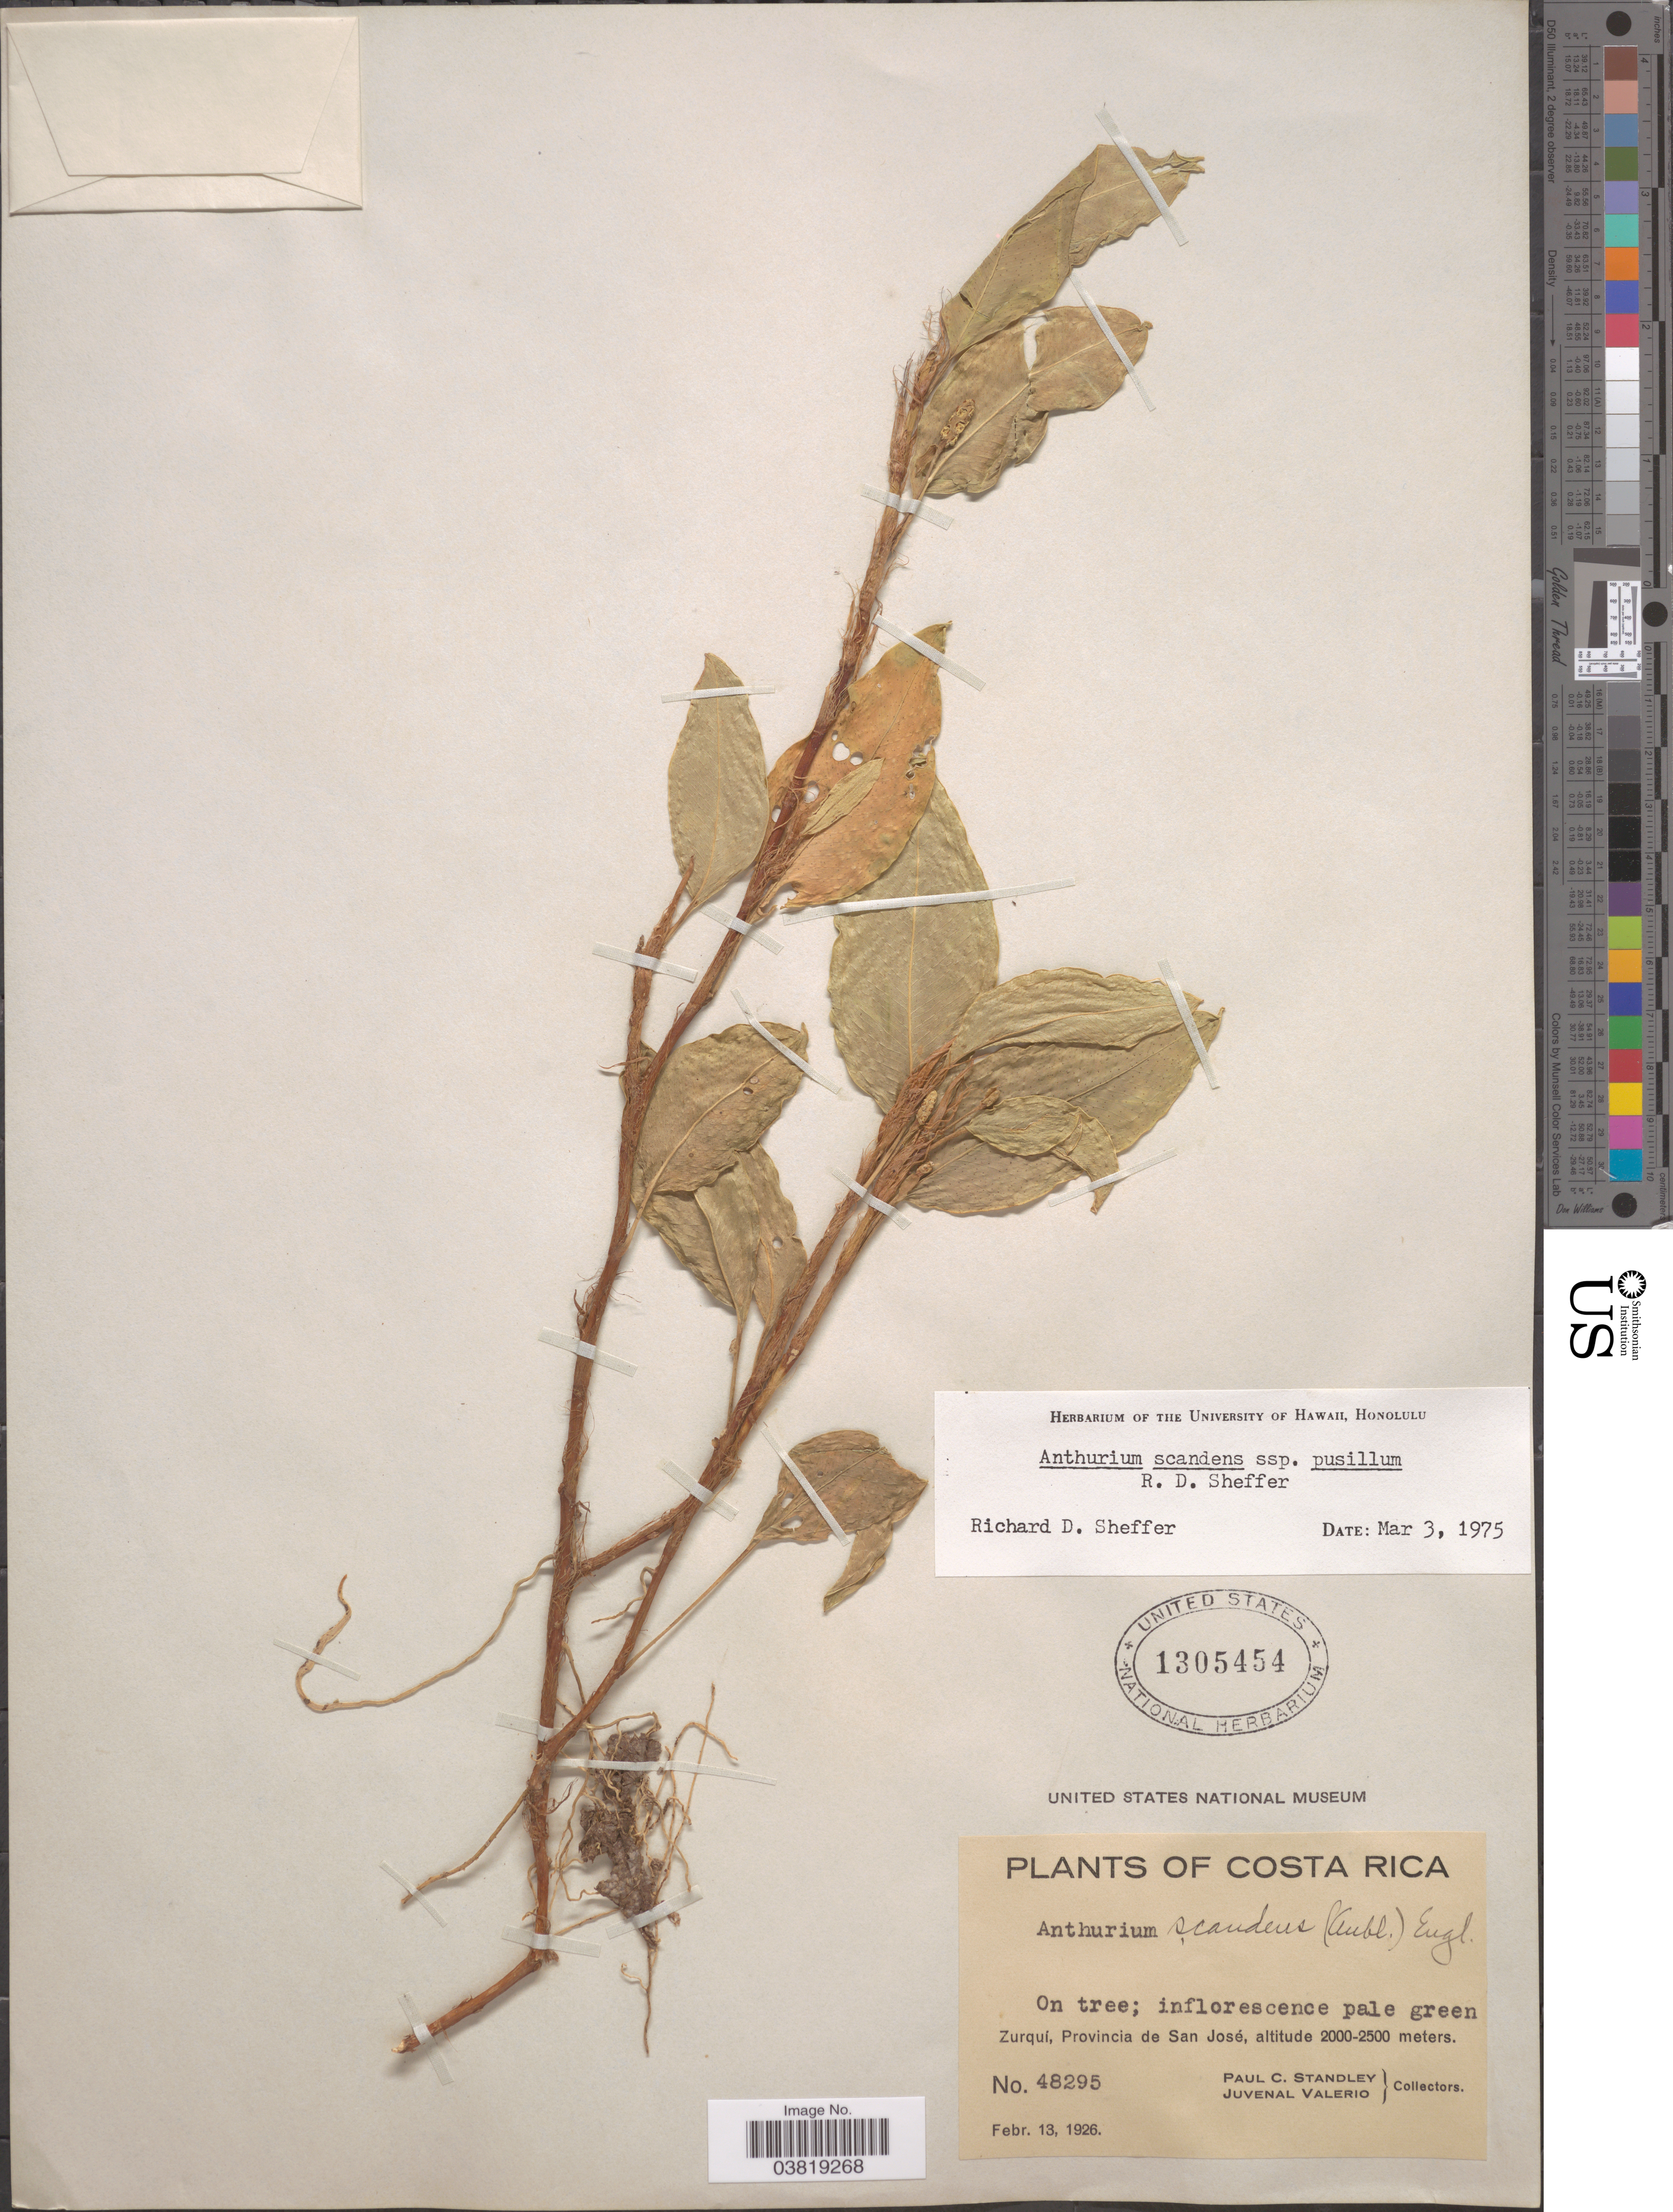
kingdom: Plantae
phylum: Tracheophyta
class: Liliopsida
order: Alismatales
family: Araceae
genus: Anthurium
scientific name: Anthurium scandens subsp. pusillum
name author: Sheffer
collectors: P. C. Standley & J. Valerio R.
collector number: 48295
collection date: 1926-02-13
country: Costa Rica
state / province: San José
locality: Zurquí.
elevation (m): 2000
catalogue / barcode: US 1305454